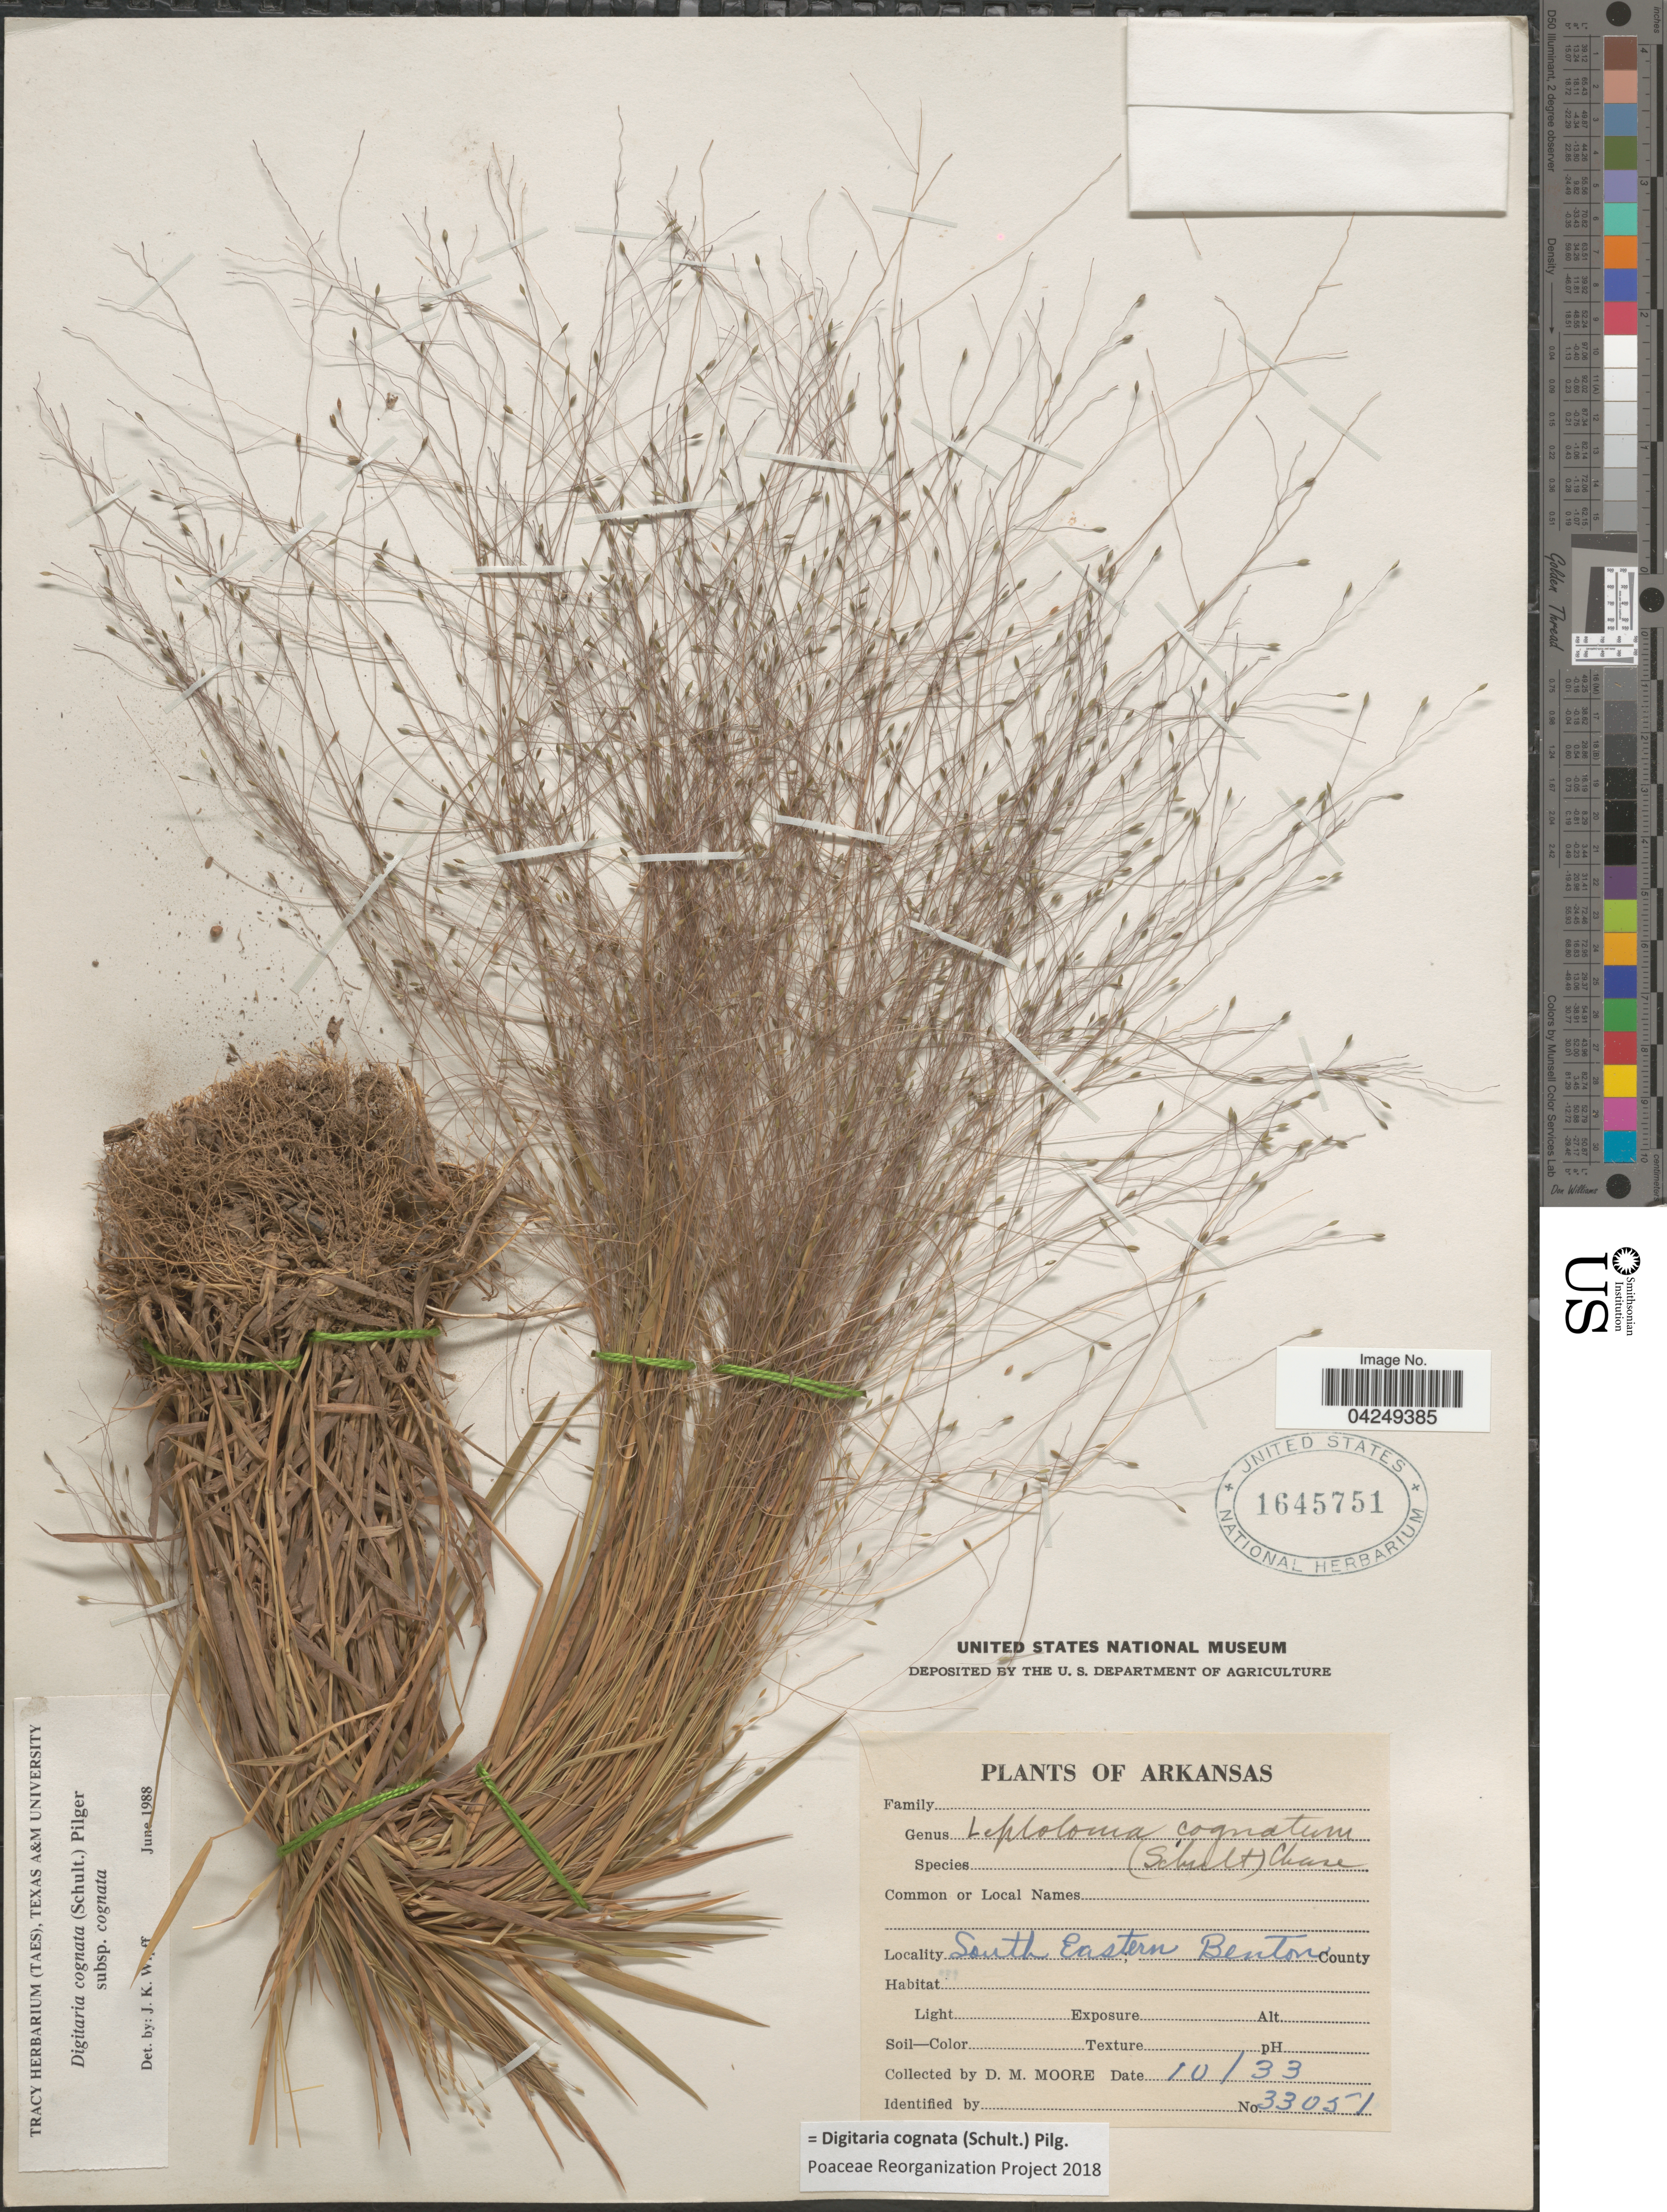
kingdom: Plantae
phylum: Tracheophyta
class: Liliopsida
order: Poales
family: Poaceae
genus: Digitaria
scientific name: Digitaria cognata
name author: (Scult.) Pilg.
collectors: D. Moore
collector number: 33051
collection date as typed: Transcribed d/m/y: /10/33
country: United States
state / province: Arkansas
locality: South Eastern Benton County.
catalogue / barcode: US 1645751